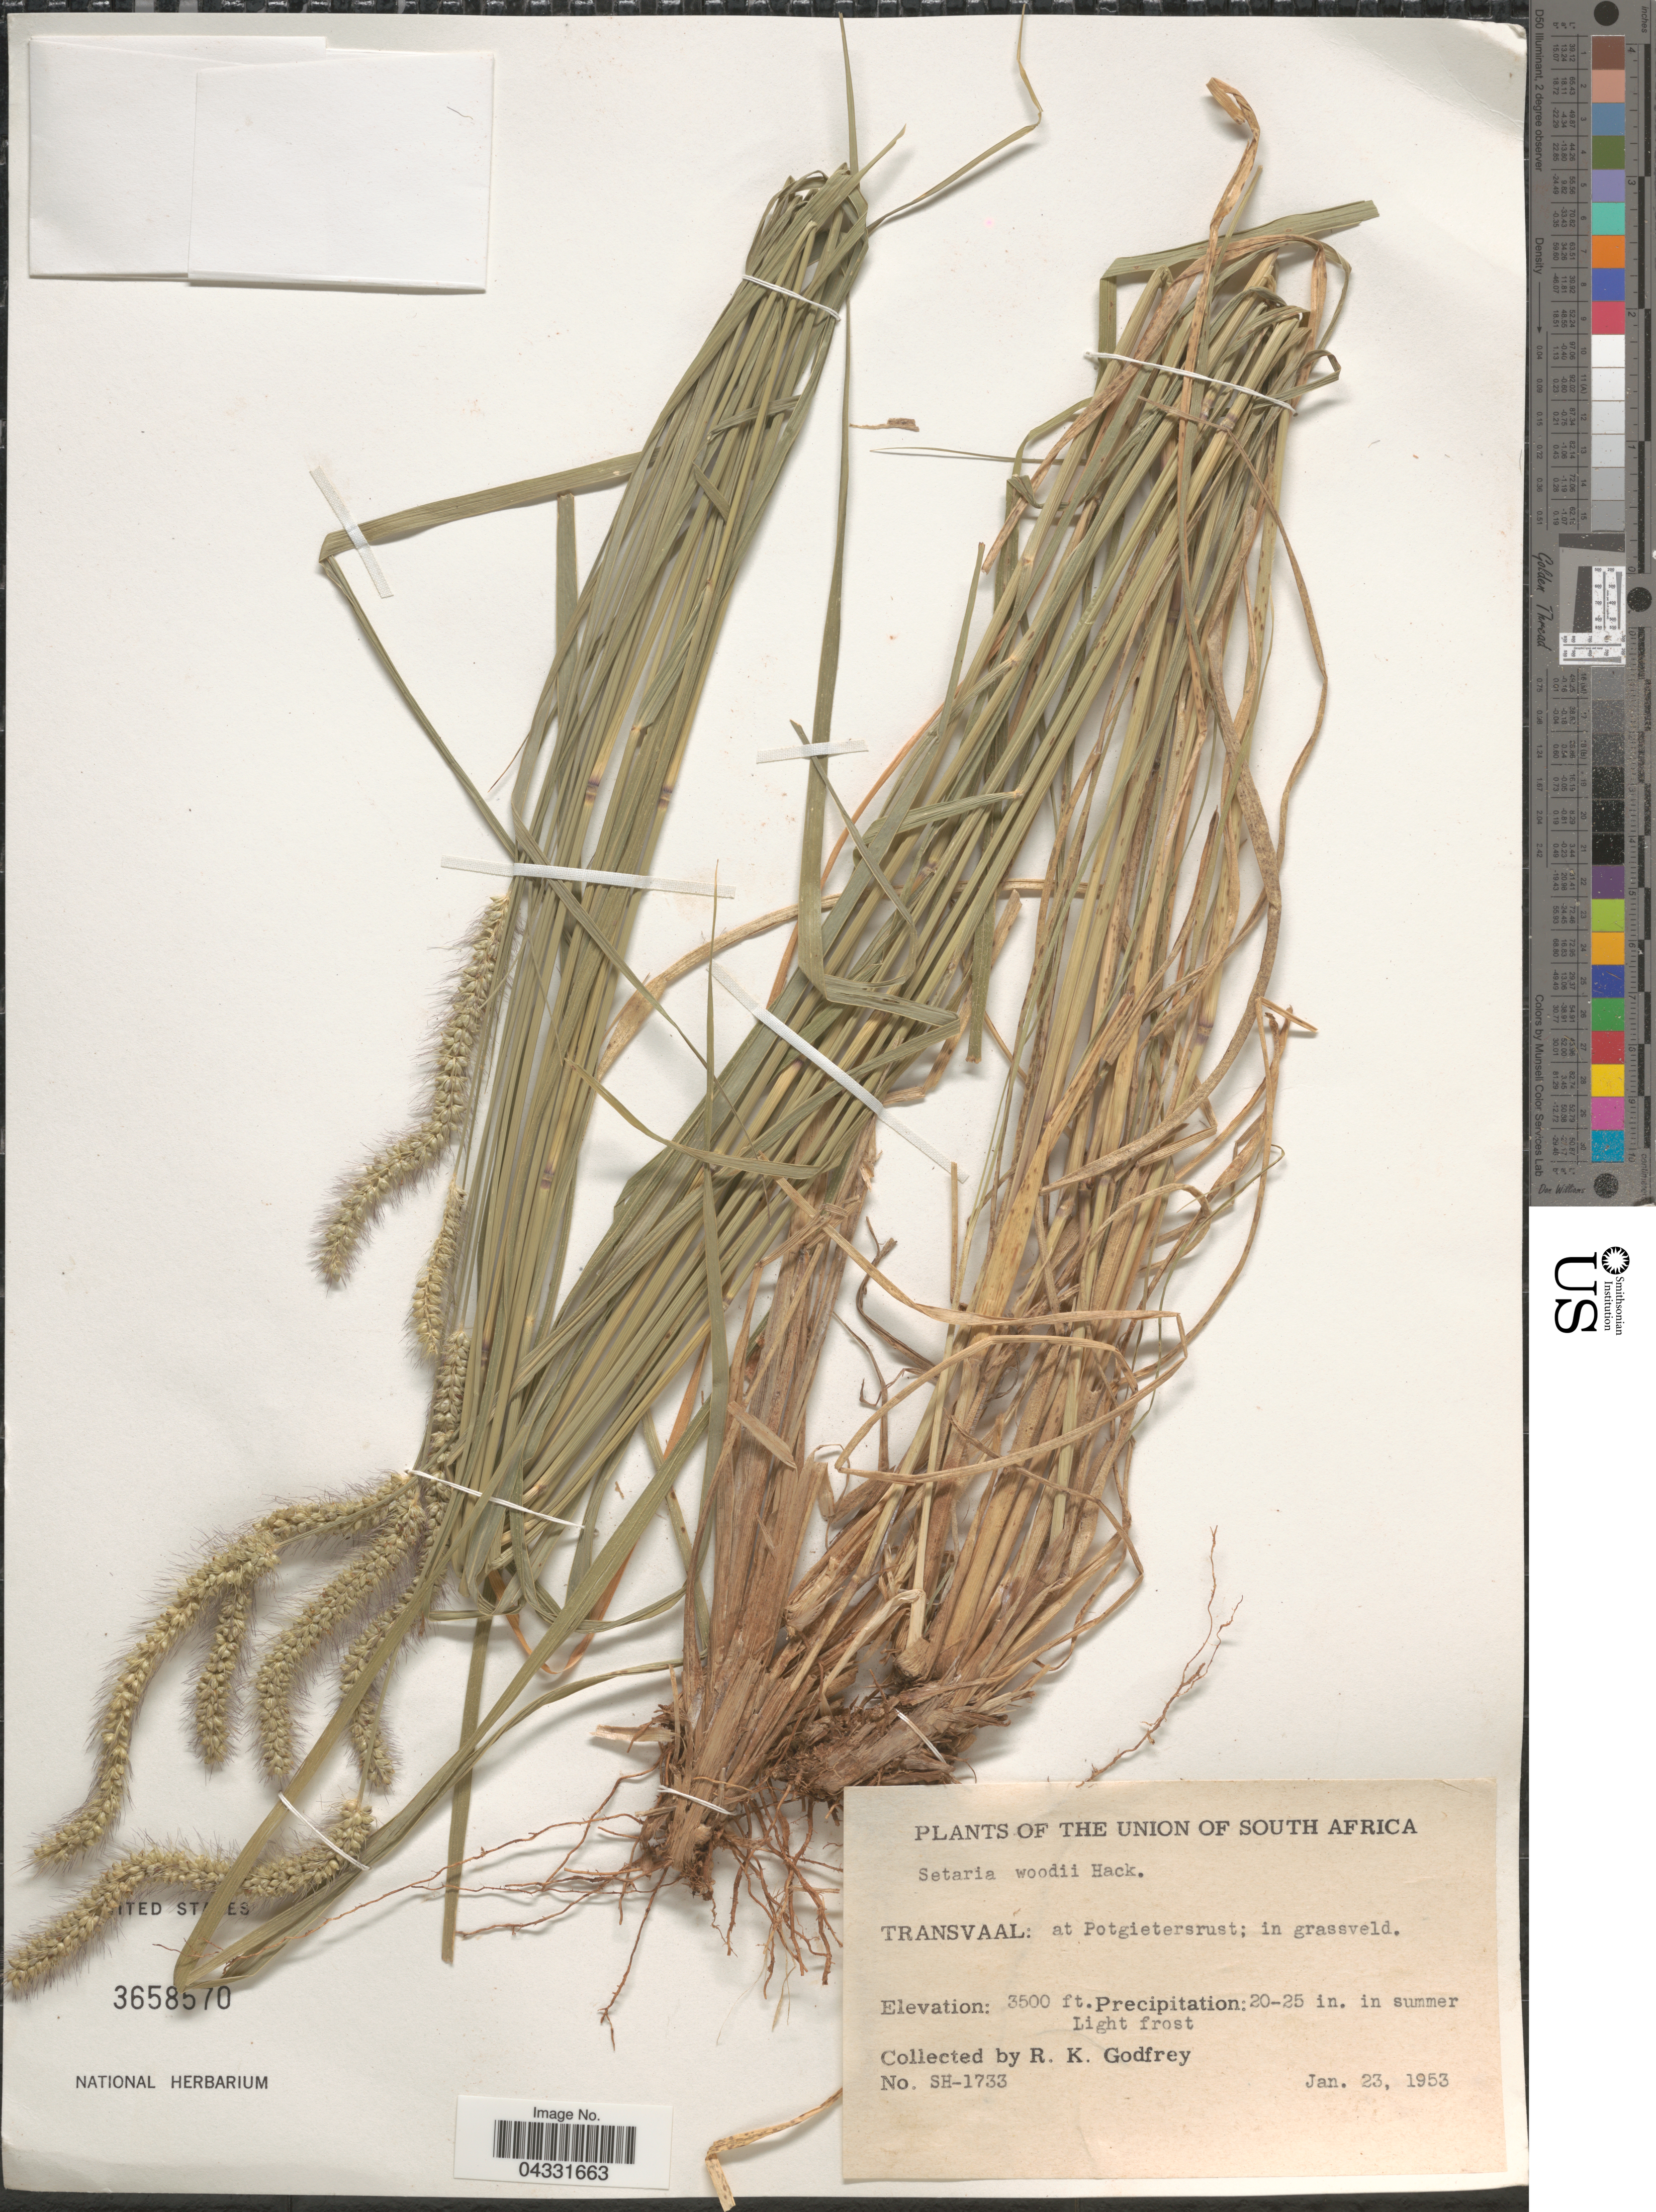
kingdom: Plantae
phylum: Tracheophyta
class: Liliopsida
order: Poales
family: Poaceae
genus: Setaria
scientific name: Setaria nigrirostris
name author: (Nees) Durand & Schinz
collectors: R. K. Godfrey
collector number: SH-1733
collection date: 1953-01-23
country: South Africa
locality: The Union of South Africa. Transvaal: at Potgietersrust.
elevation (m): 1067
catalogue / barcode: US 3658570